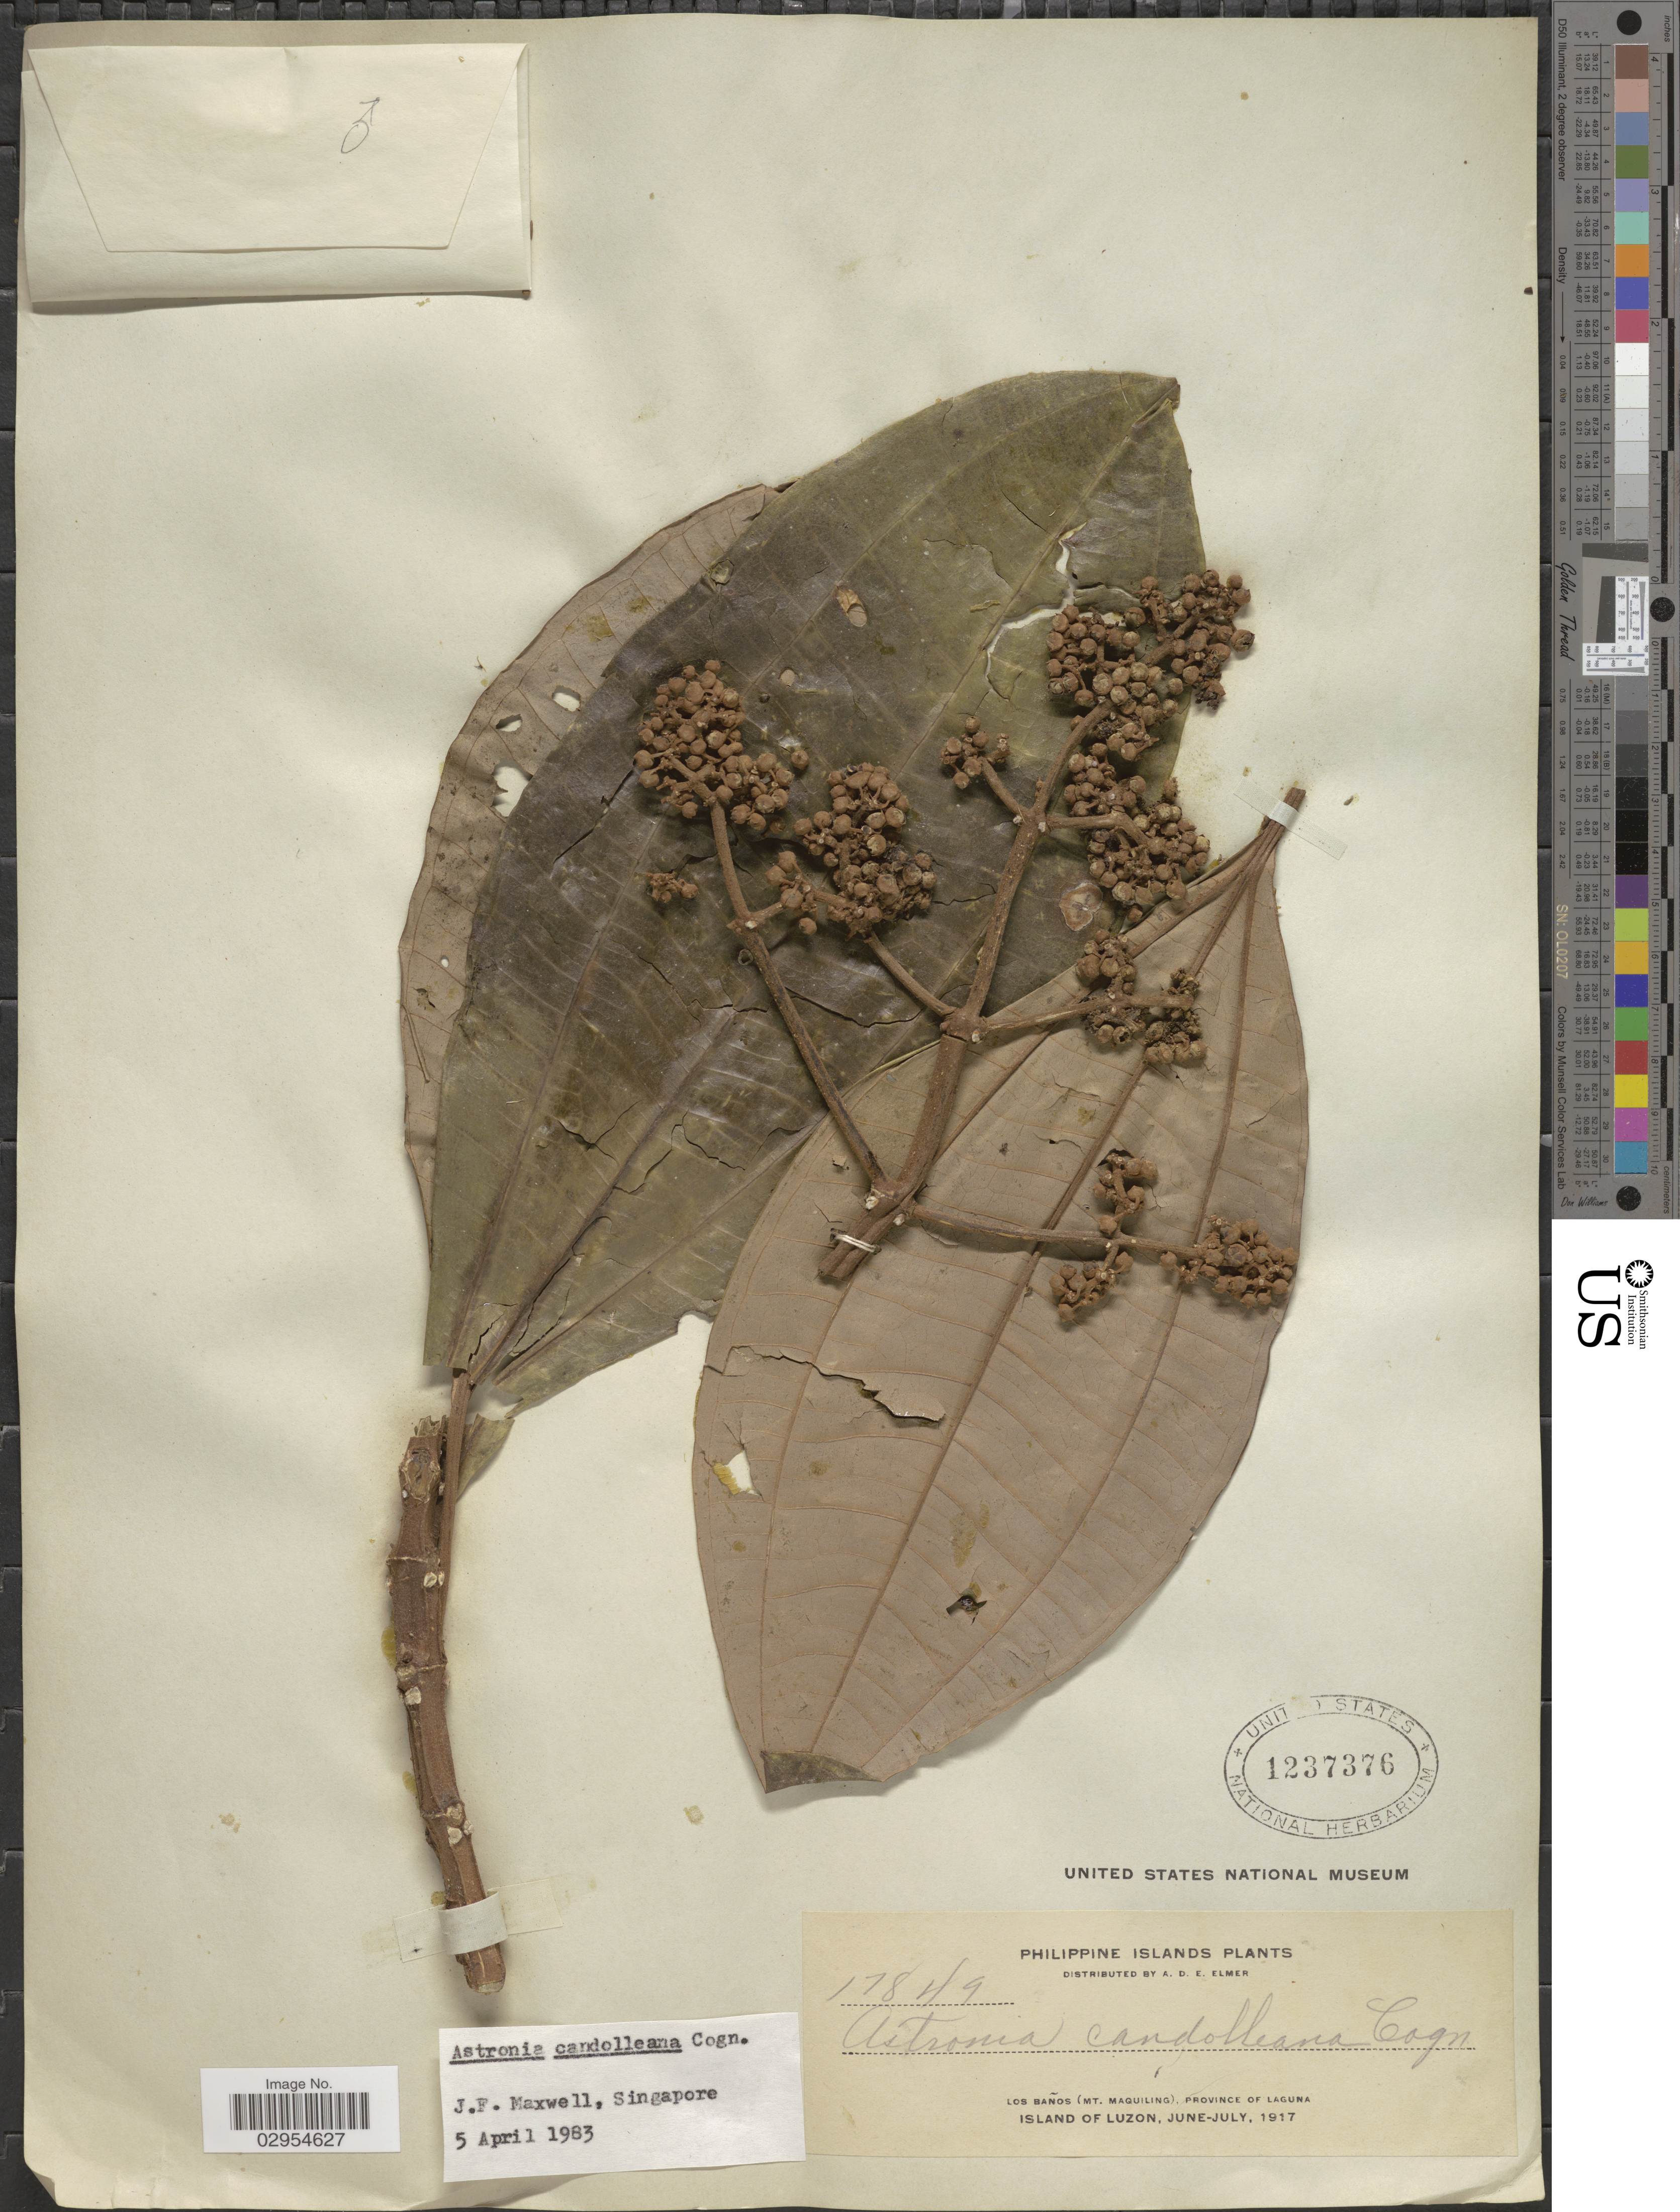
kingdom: Plantae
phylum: Tracheophyta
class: Magnoliopsida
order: Myrtales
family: Melastomataceae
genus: Astronia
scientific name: Astronia candolleana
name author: Cogn.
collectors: A. D. E. Elmer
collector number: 17849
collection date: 1917-06/1917-07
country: Philippines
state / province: Calabarzon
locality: Los Baños (Mt. Maquiling), province of Laguna. Island of Luzon.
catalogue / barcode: US 1237376